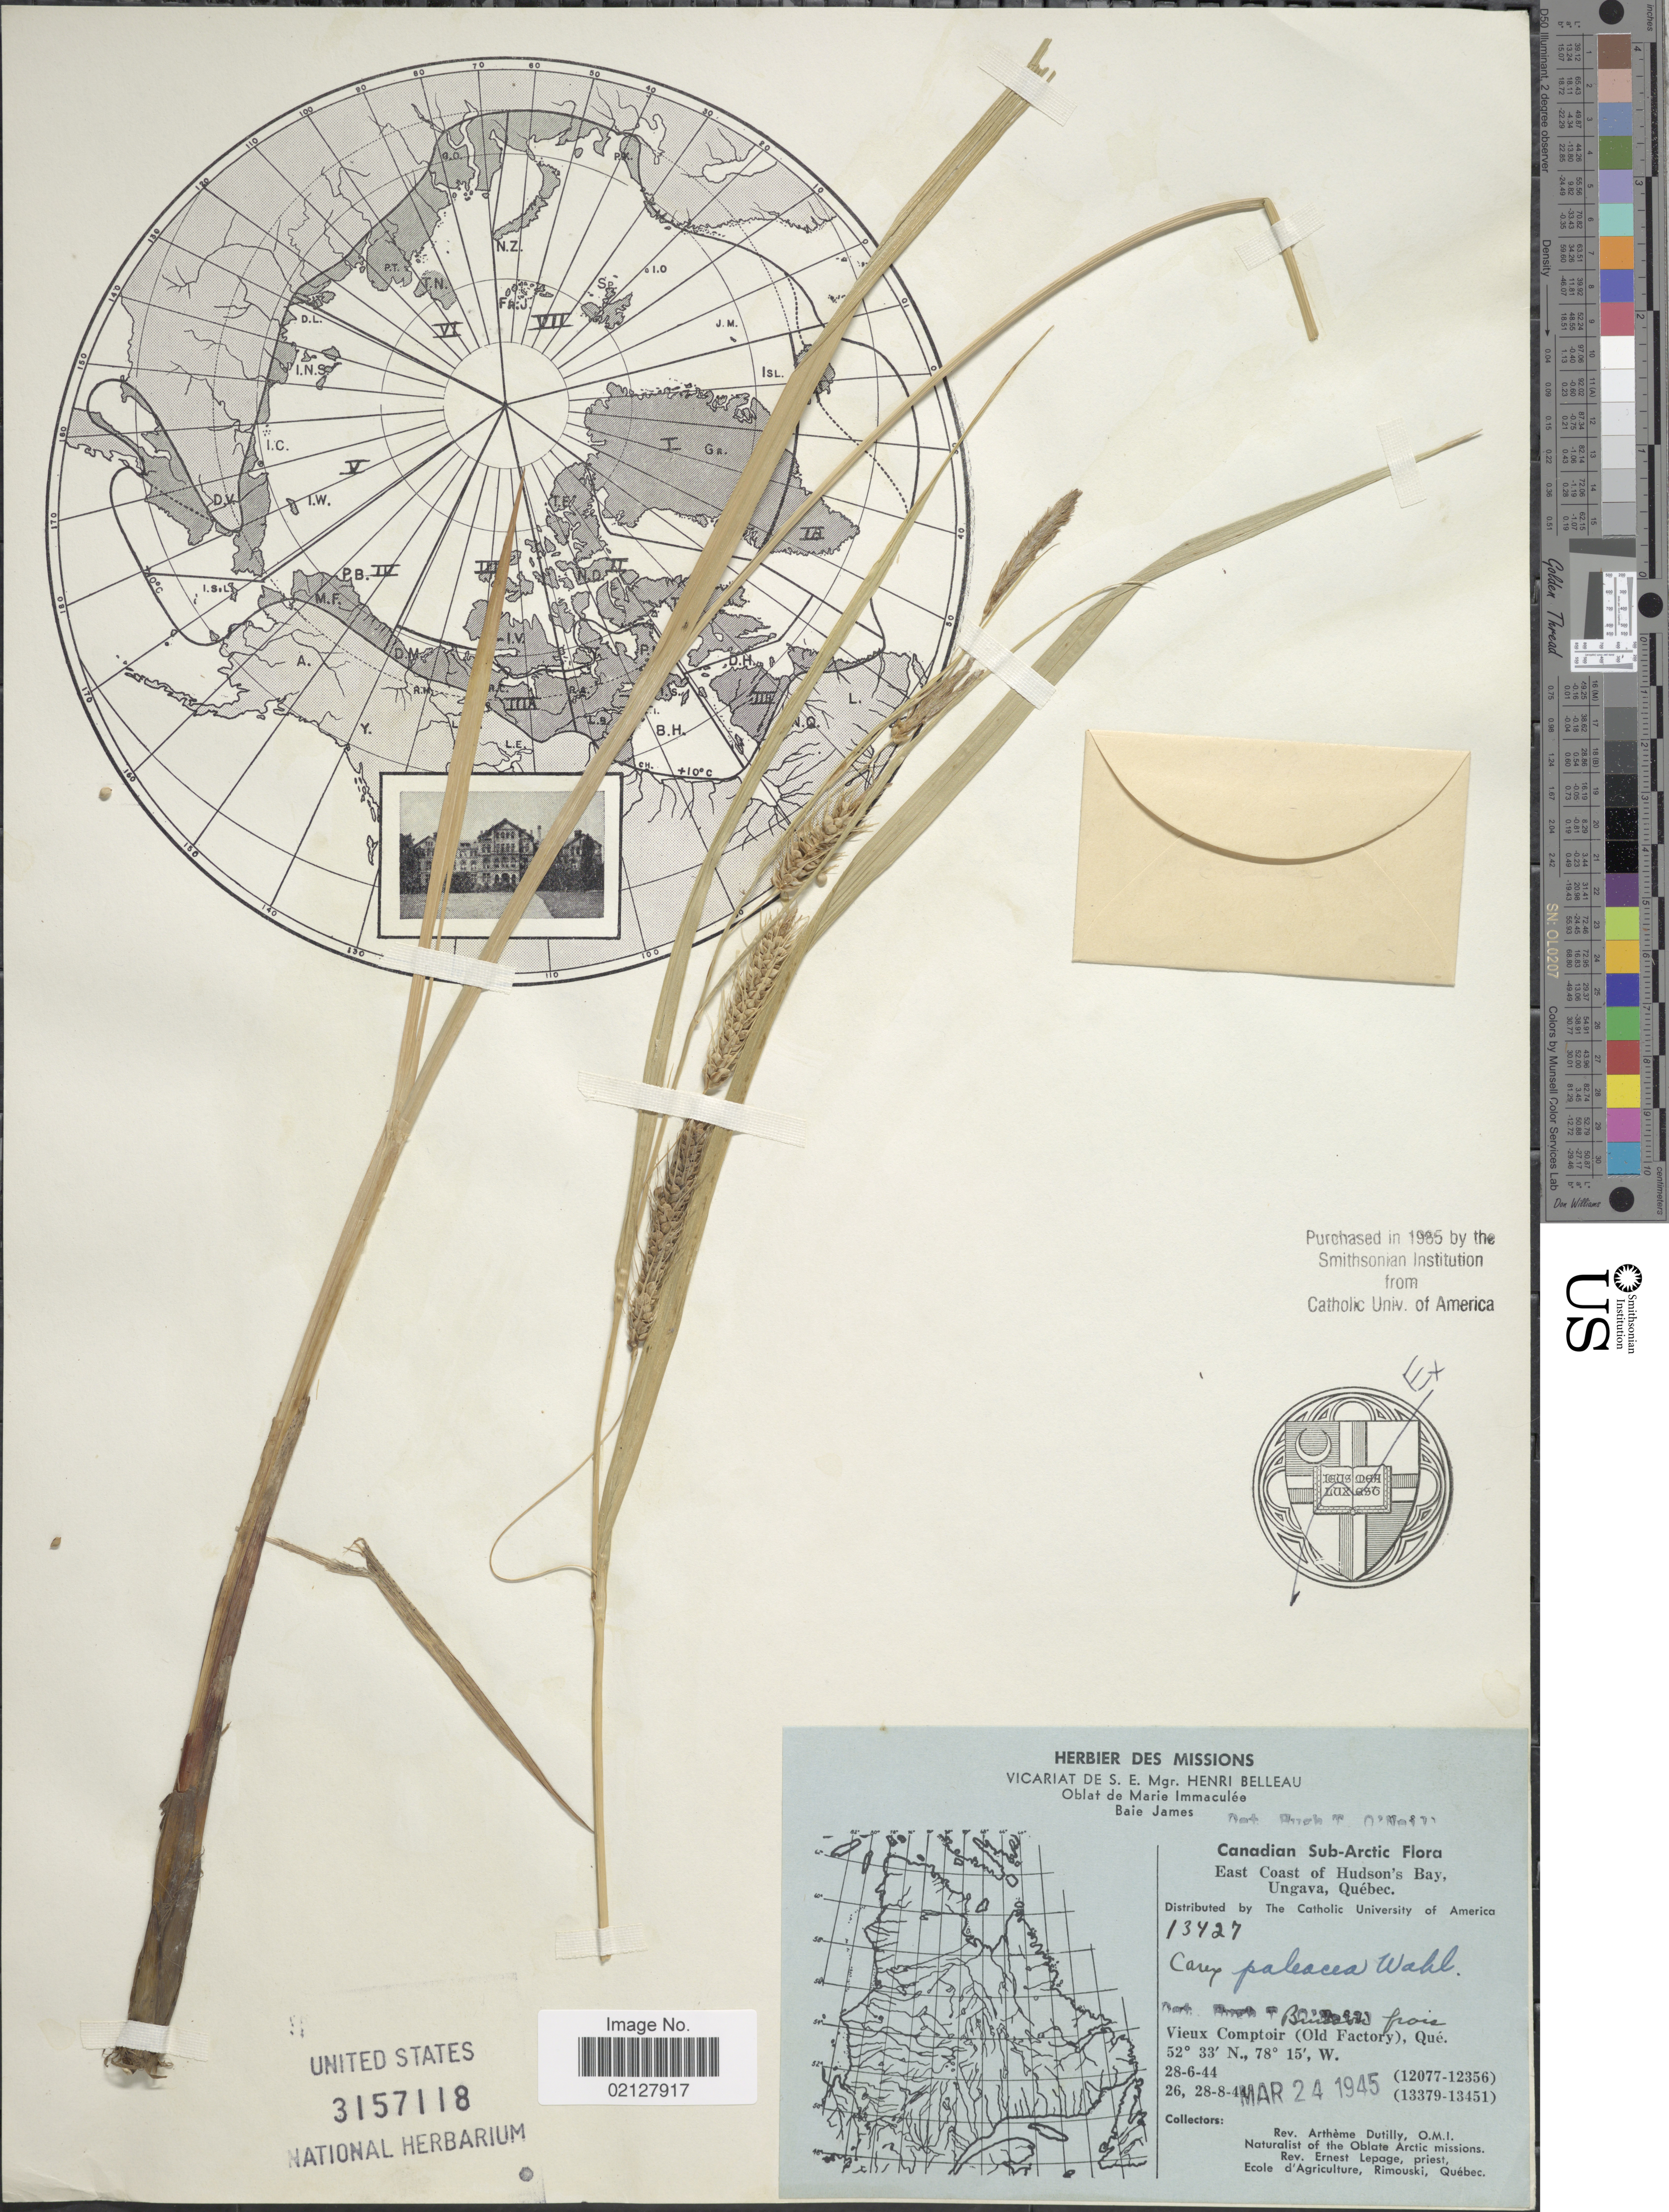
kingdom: Plantae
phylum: Tracheophyta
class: Liliopsida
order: Poales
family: Cyperaceae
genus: Carex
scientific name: Carex paleacea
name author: Schreb. ex Wahlenb.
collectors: A. Dutilly & E. Lepage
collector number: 13427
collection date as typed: Transcribed d/m/y: 28/6/44 to 28/8/44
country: Canada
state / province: Quebec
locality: East Coast of Hudson's Bay, Ungava. Vieux Comptoir (Old Factory)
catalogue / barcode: US 3157118